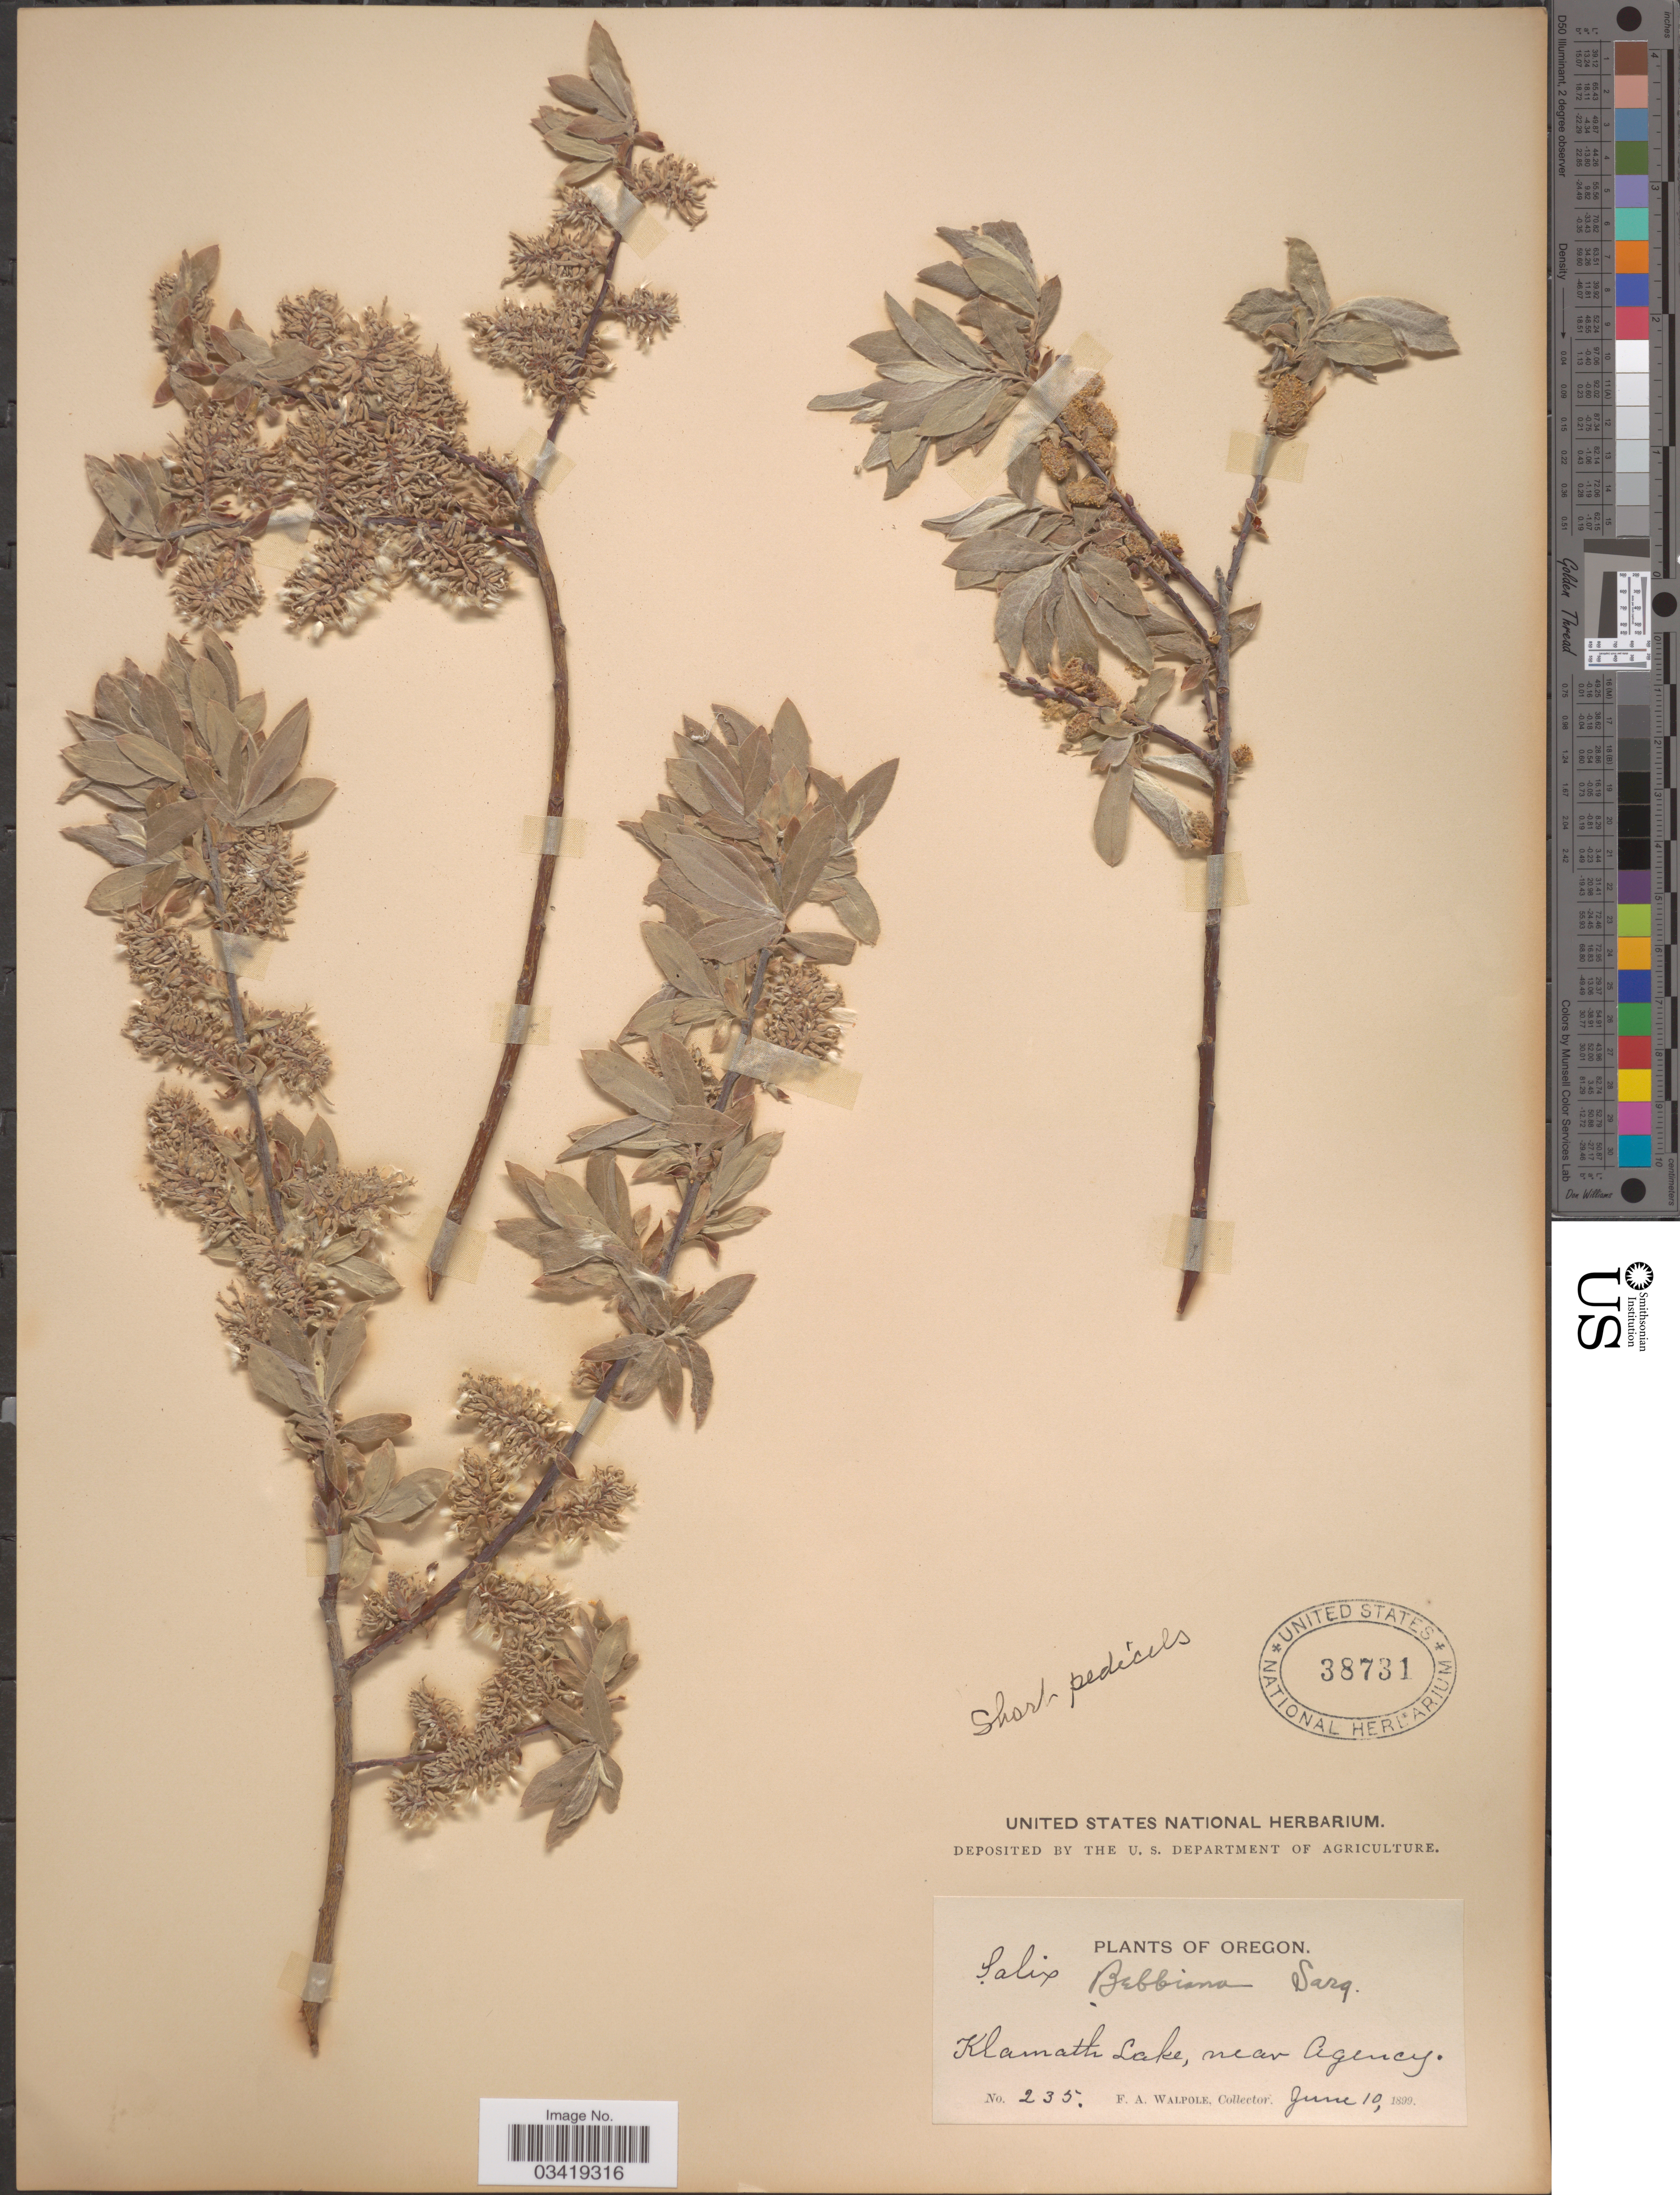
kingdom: Plantae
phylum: Tracheophyta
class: Magnoliopsida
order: Malpighiales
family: Salicaceae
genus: Salix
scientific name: Salix bebbiana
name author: Sarg.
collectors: F. Walpole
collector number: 235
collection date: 1899-06-10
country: United States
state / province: Oregon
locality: Klamath Lake, near Agency.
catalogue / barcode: US 38731